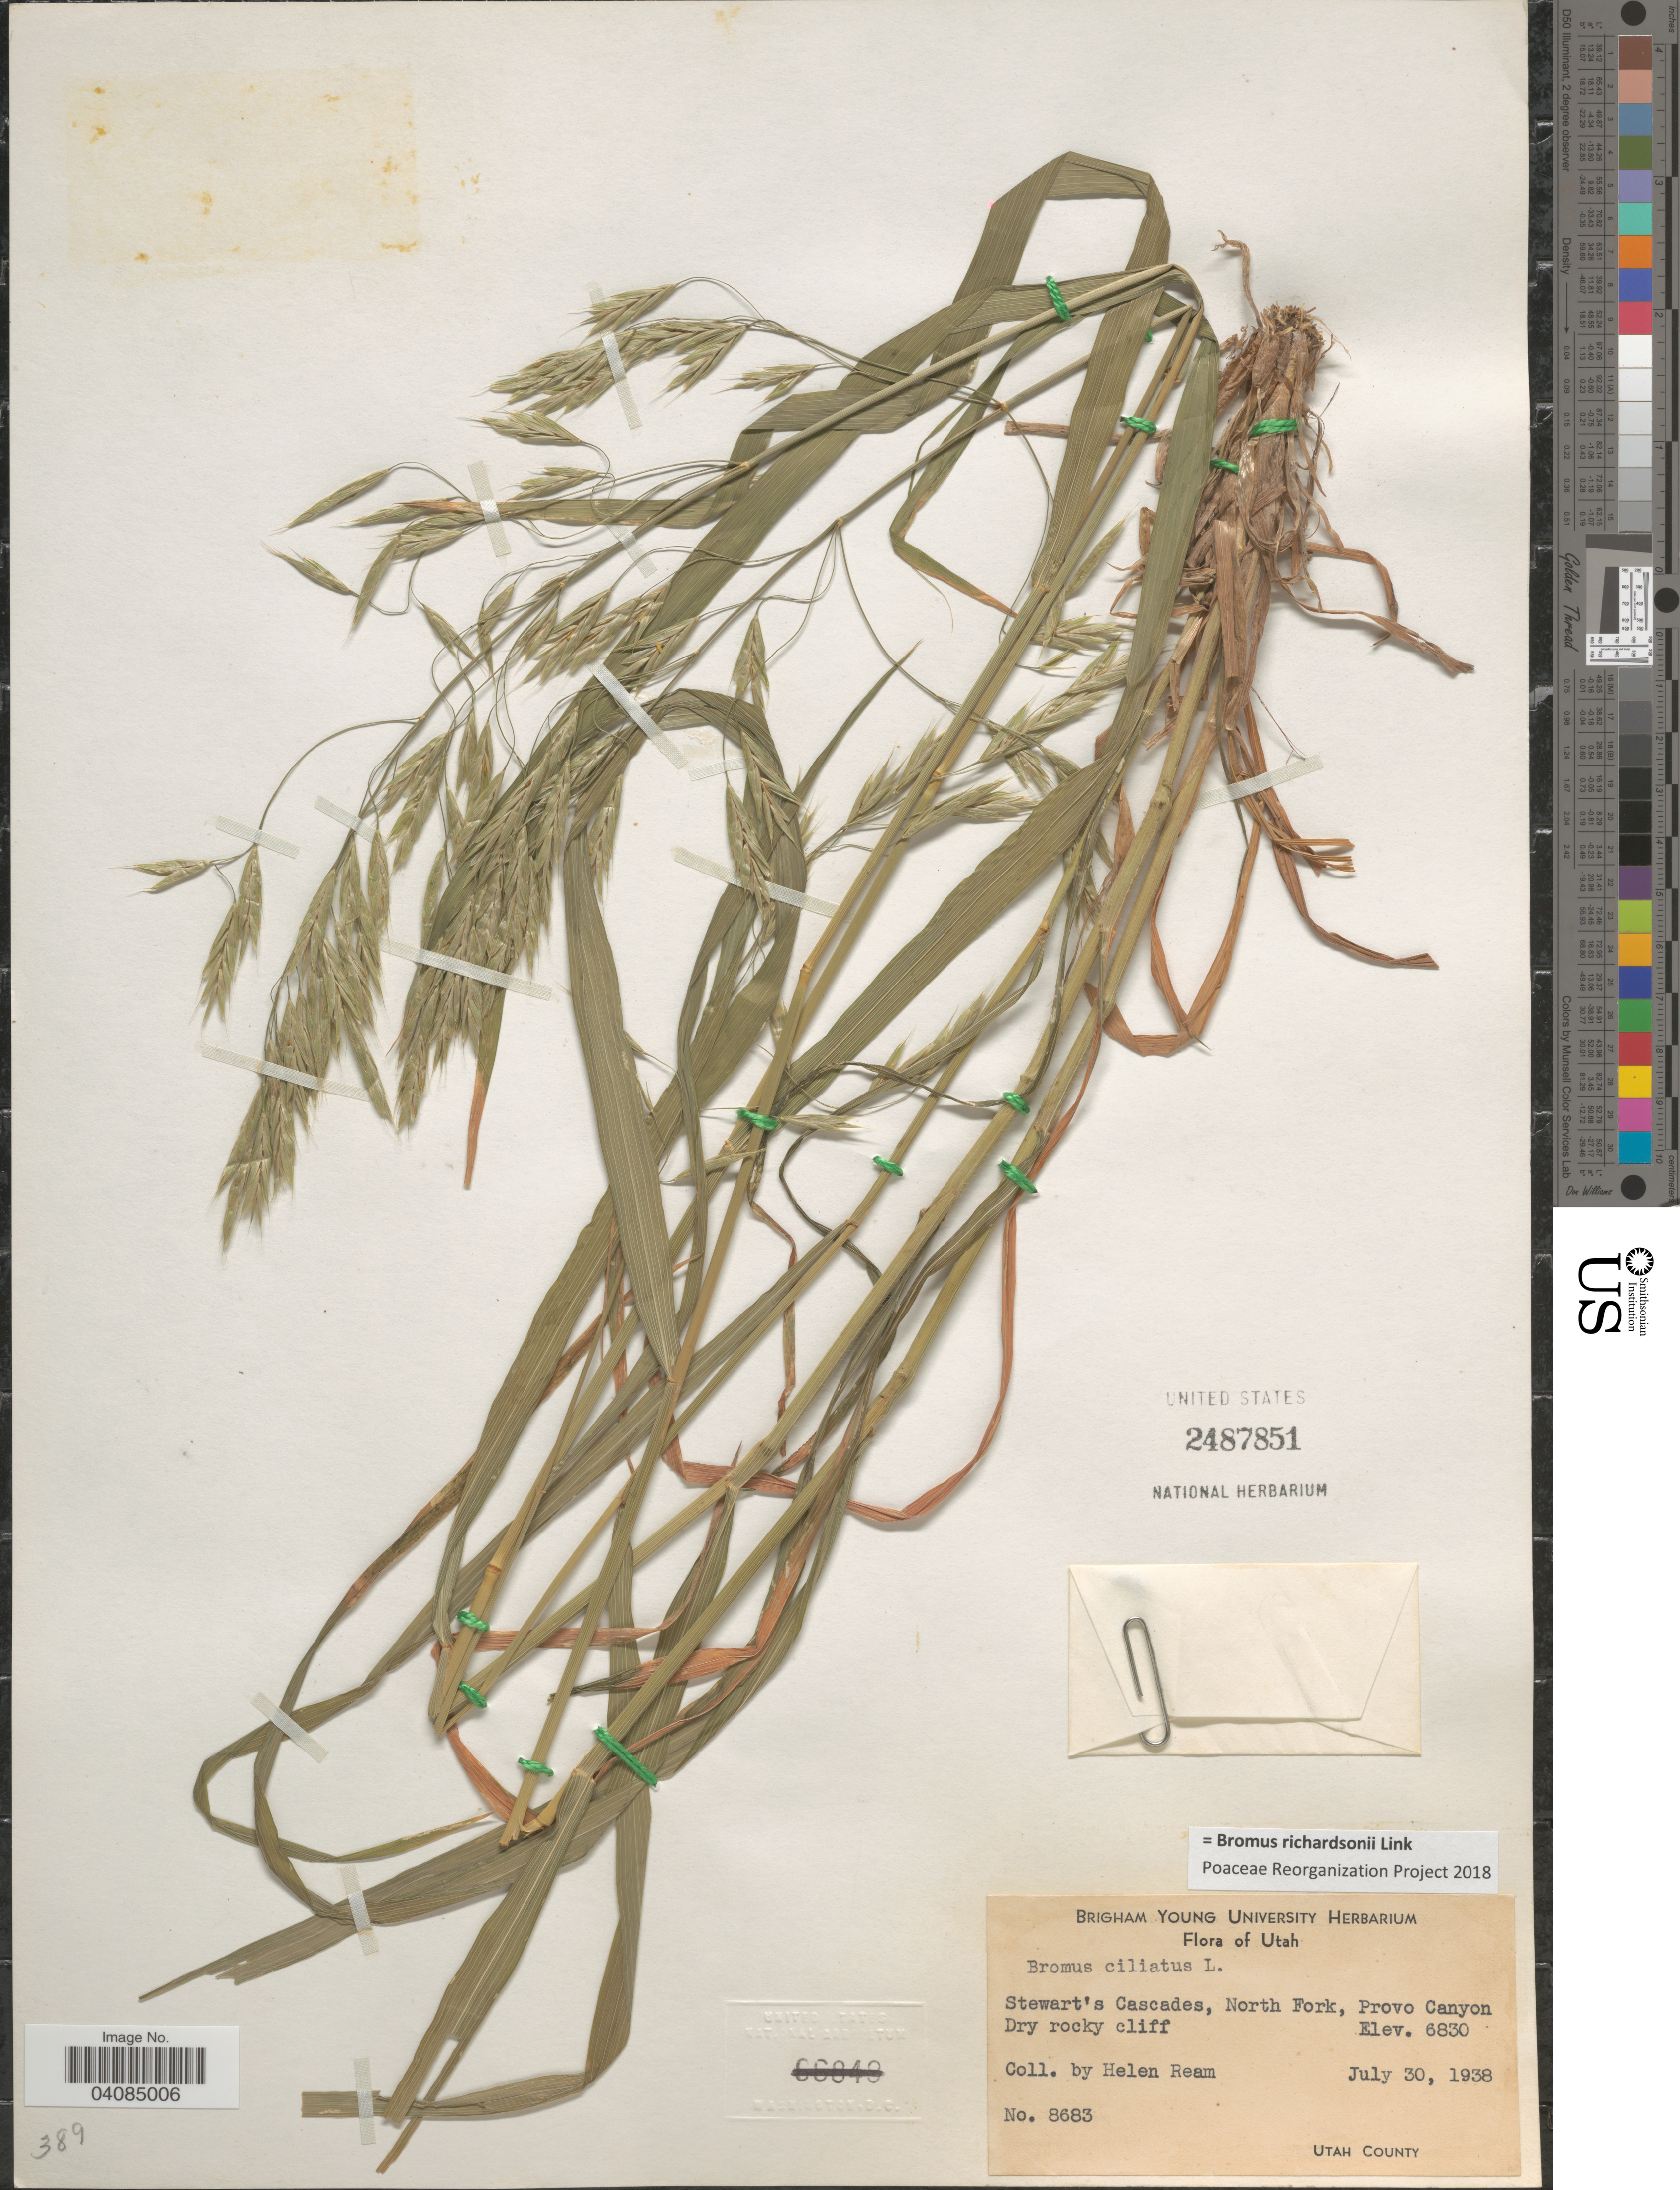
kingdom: Plantae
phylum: Tracheophyta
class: Liliopsida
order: Poales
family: Poaceae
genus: Bromus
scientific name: Bromus racemosus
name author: L.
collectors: H. Ream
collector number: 8683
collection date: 1938-07-30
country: United States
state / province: Utah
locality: Stewart's Cascades, North Fork, Provo Canyon. Dry rocky cliff. Utah County.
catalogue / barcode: US 2487851